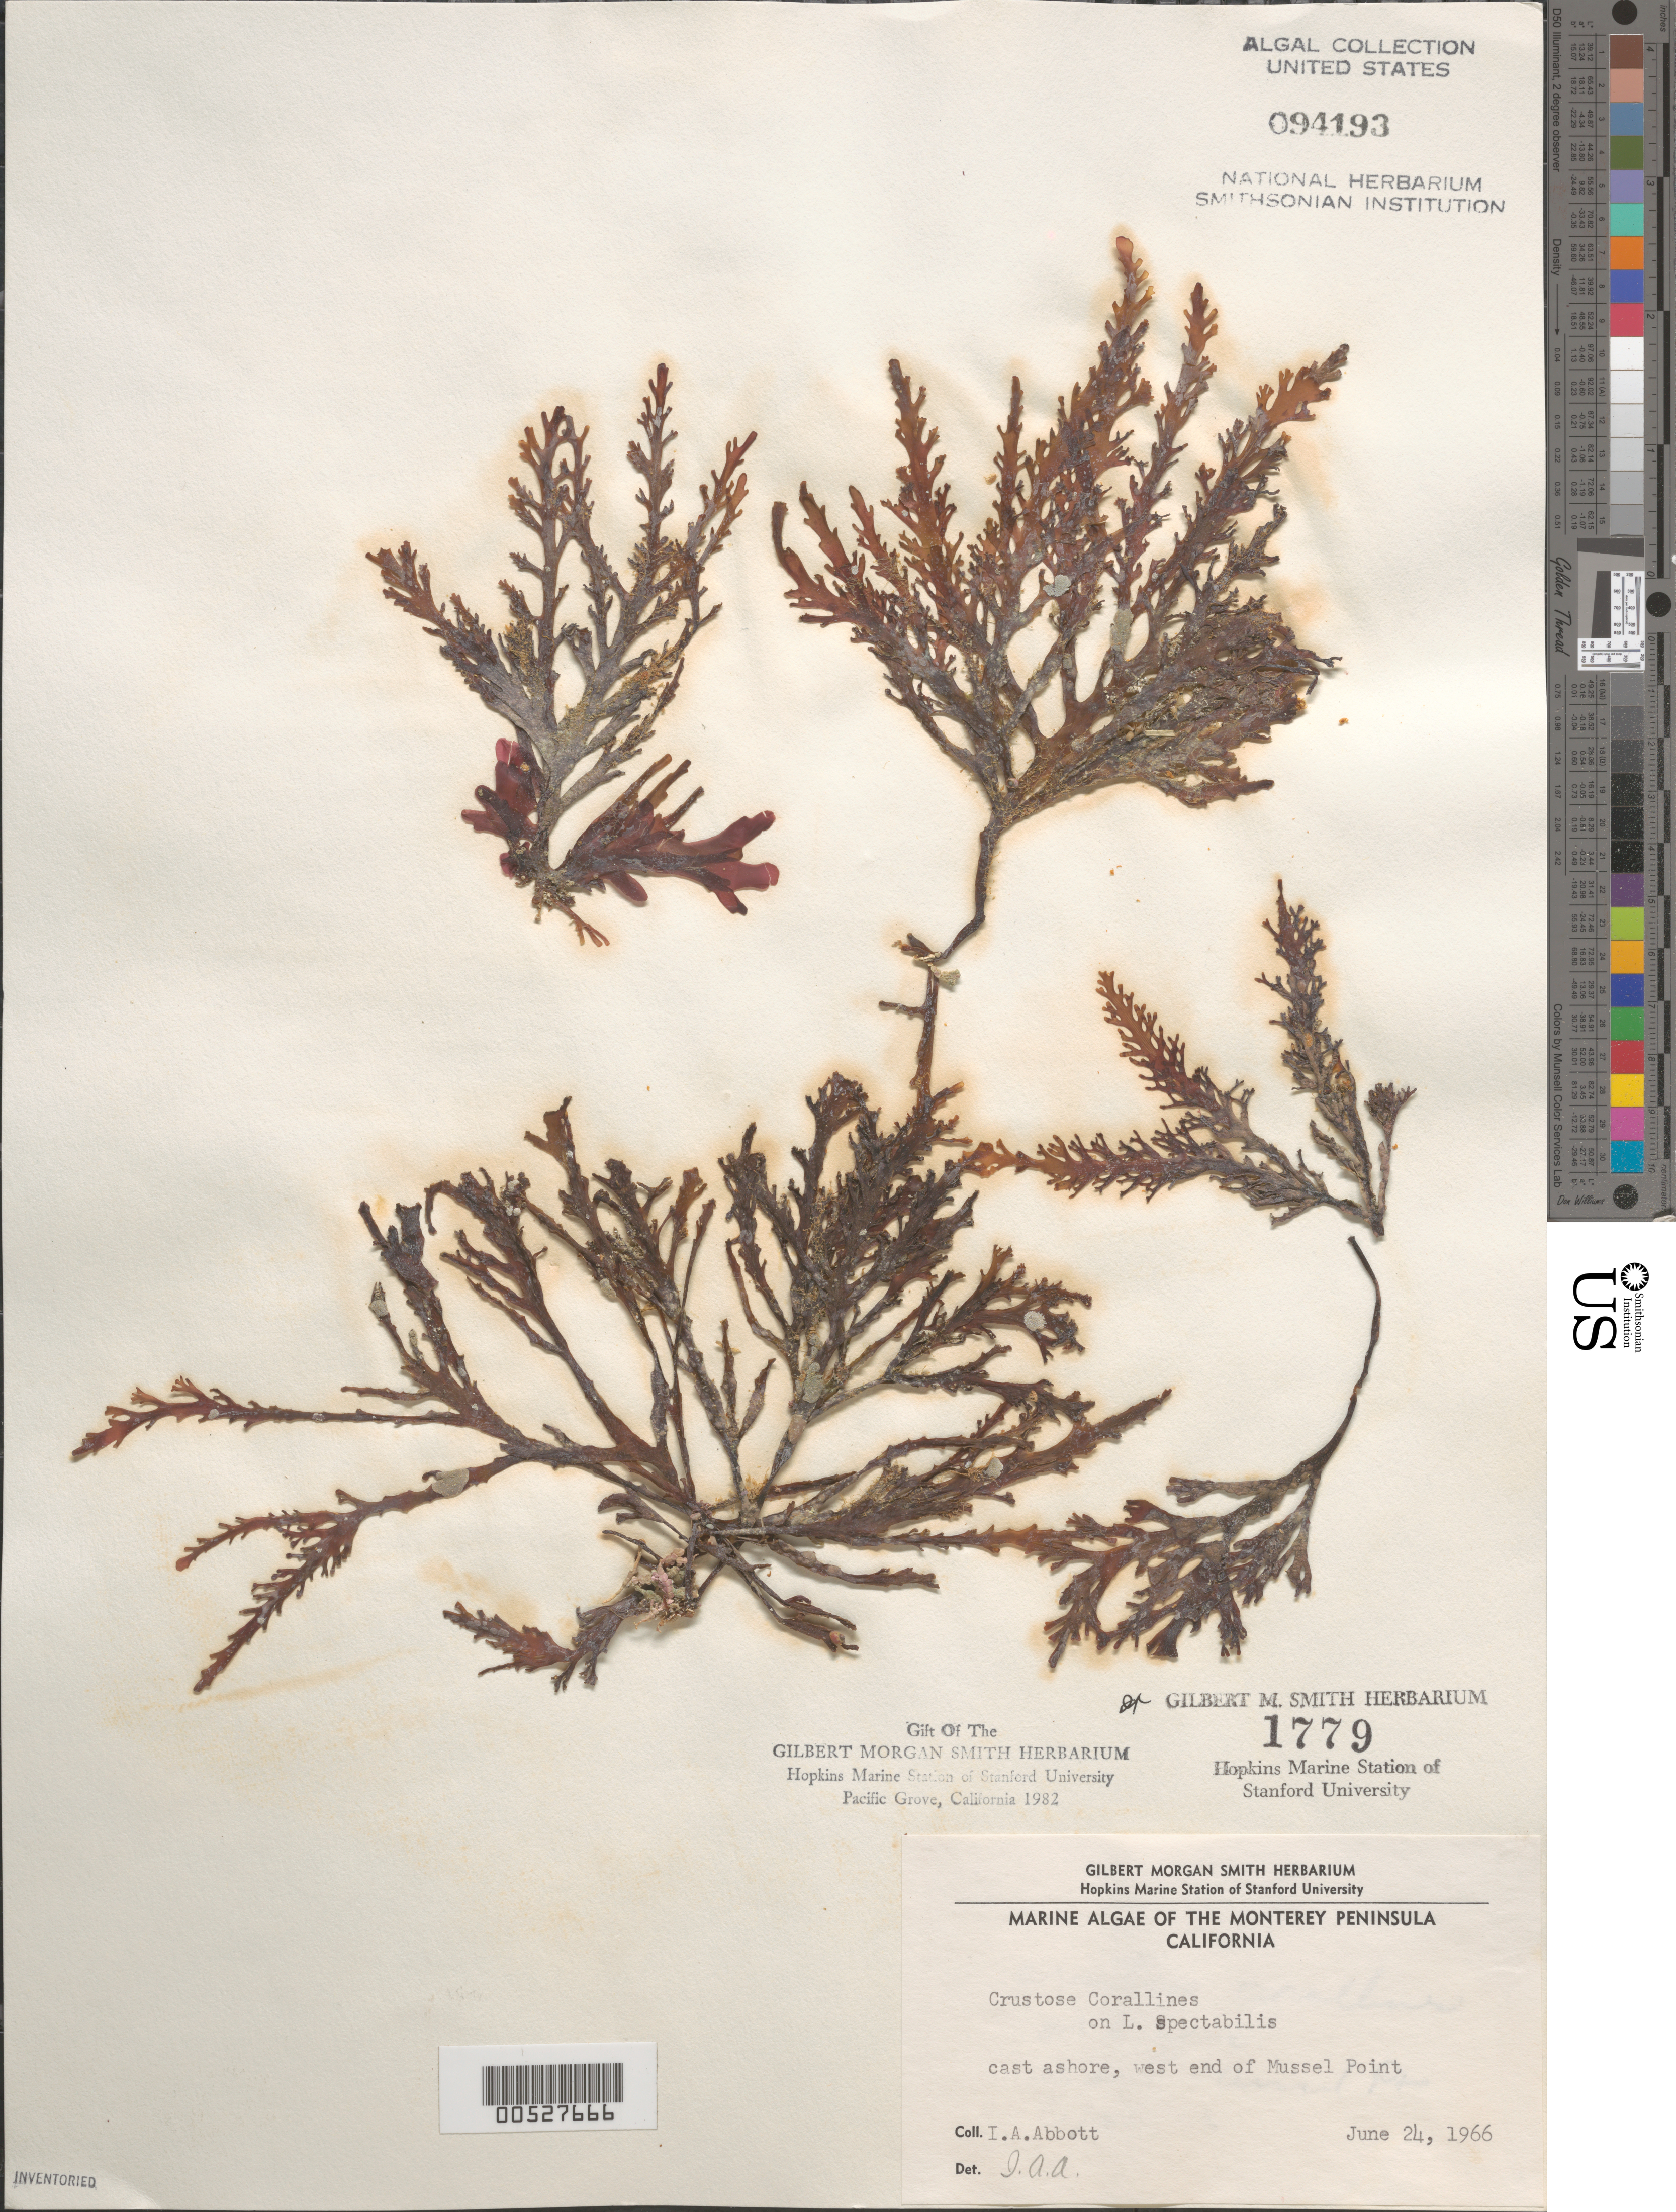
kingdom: Plantae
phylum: Rhodophyta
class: Florideophyceae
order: Corallinales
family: Corallinaceae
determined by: Abbott, Isabella A.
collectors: I. A. Abbott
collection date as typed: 24 Jun 1966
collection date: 1966-06-24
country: United States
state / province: California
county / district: Monterey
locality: Mussel Point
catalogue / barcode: US 94193